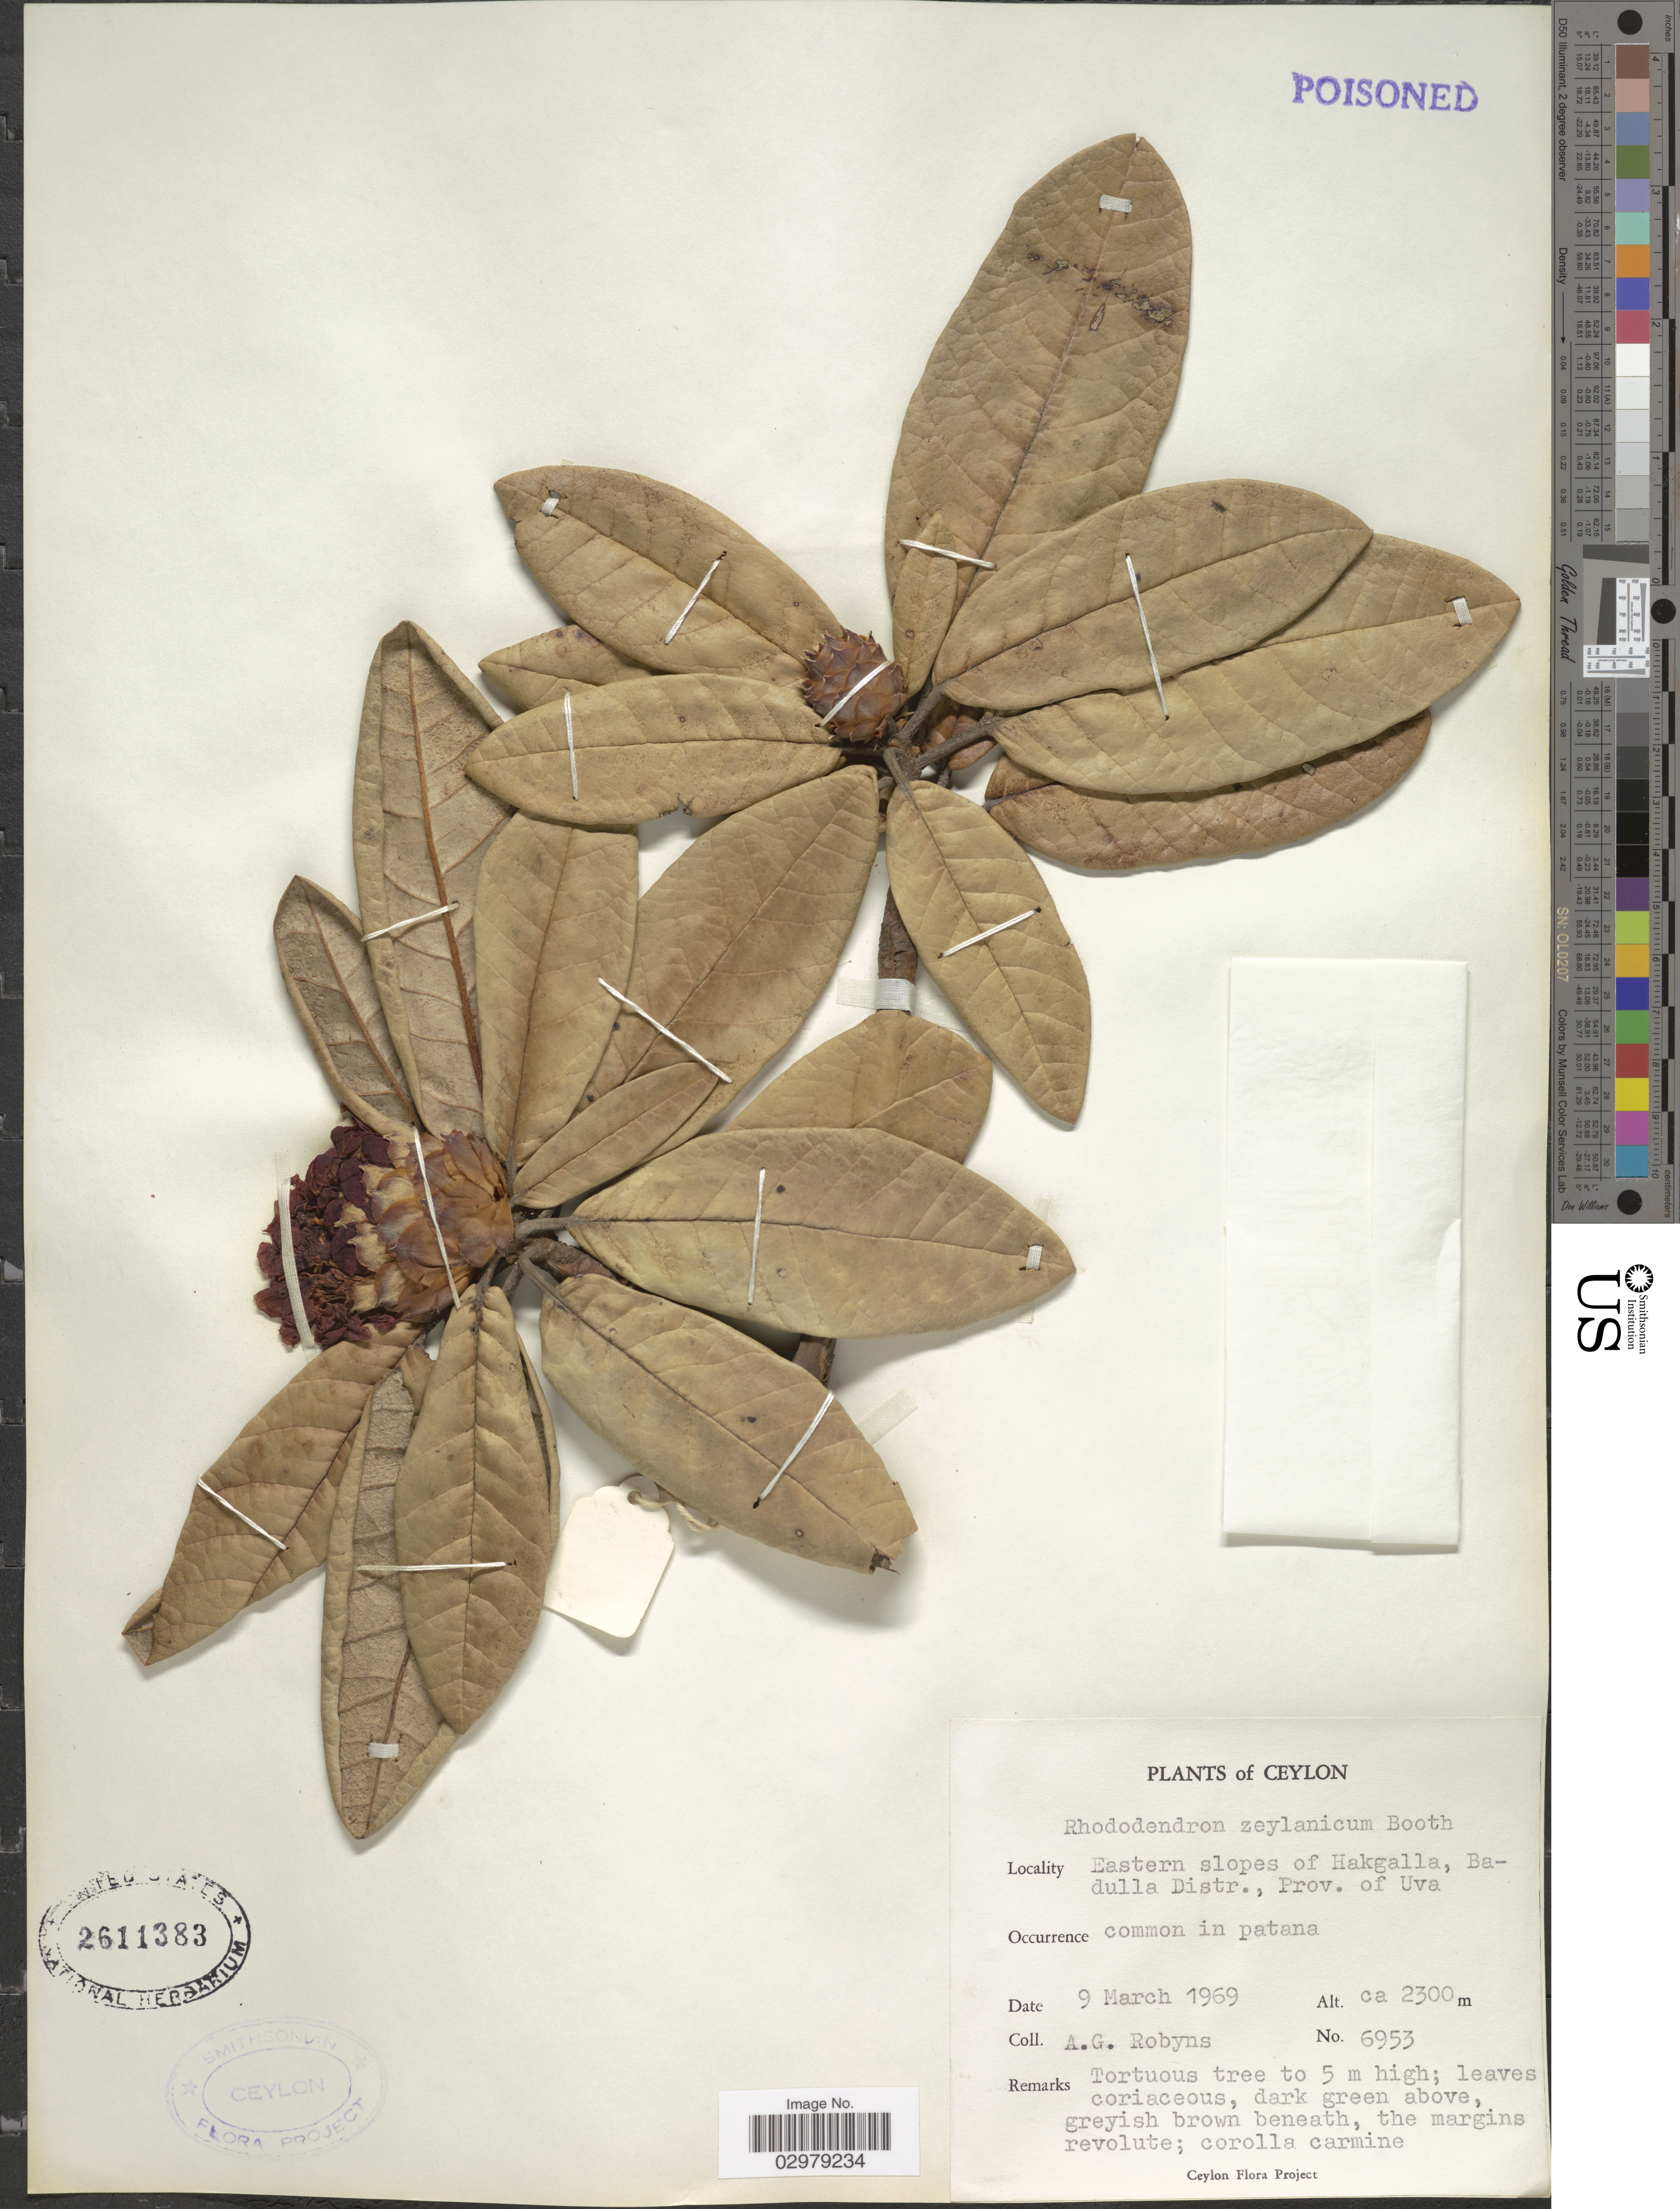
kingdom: Plantae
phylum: Tracheophyta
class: Magnoliopsida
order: Ericales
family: Ericaceae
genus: Rhododendron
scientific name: Rhododendron zeylanicum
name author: Booth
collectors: A. Robyns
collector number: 6953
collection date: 1969-03-09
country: Sri Lanka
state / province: Uva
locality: Ceylon, Eastern slopes of Hakgalla, Badulla Distr.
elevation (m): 2300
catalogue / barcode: US 2611383